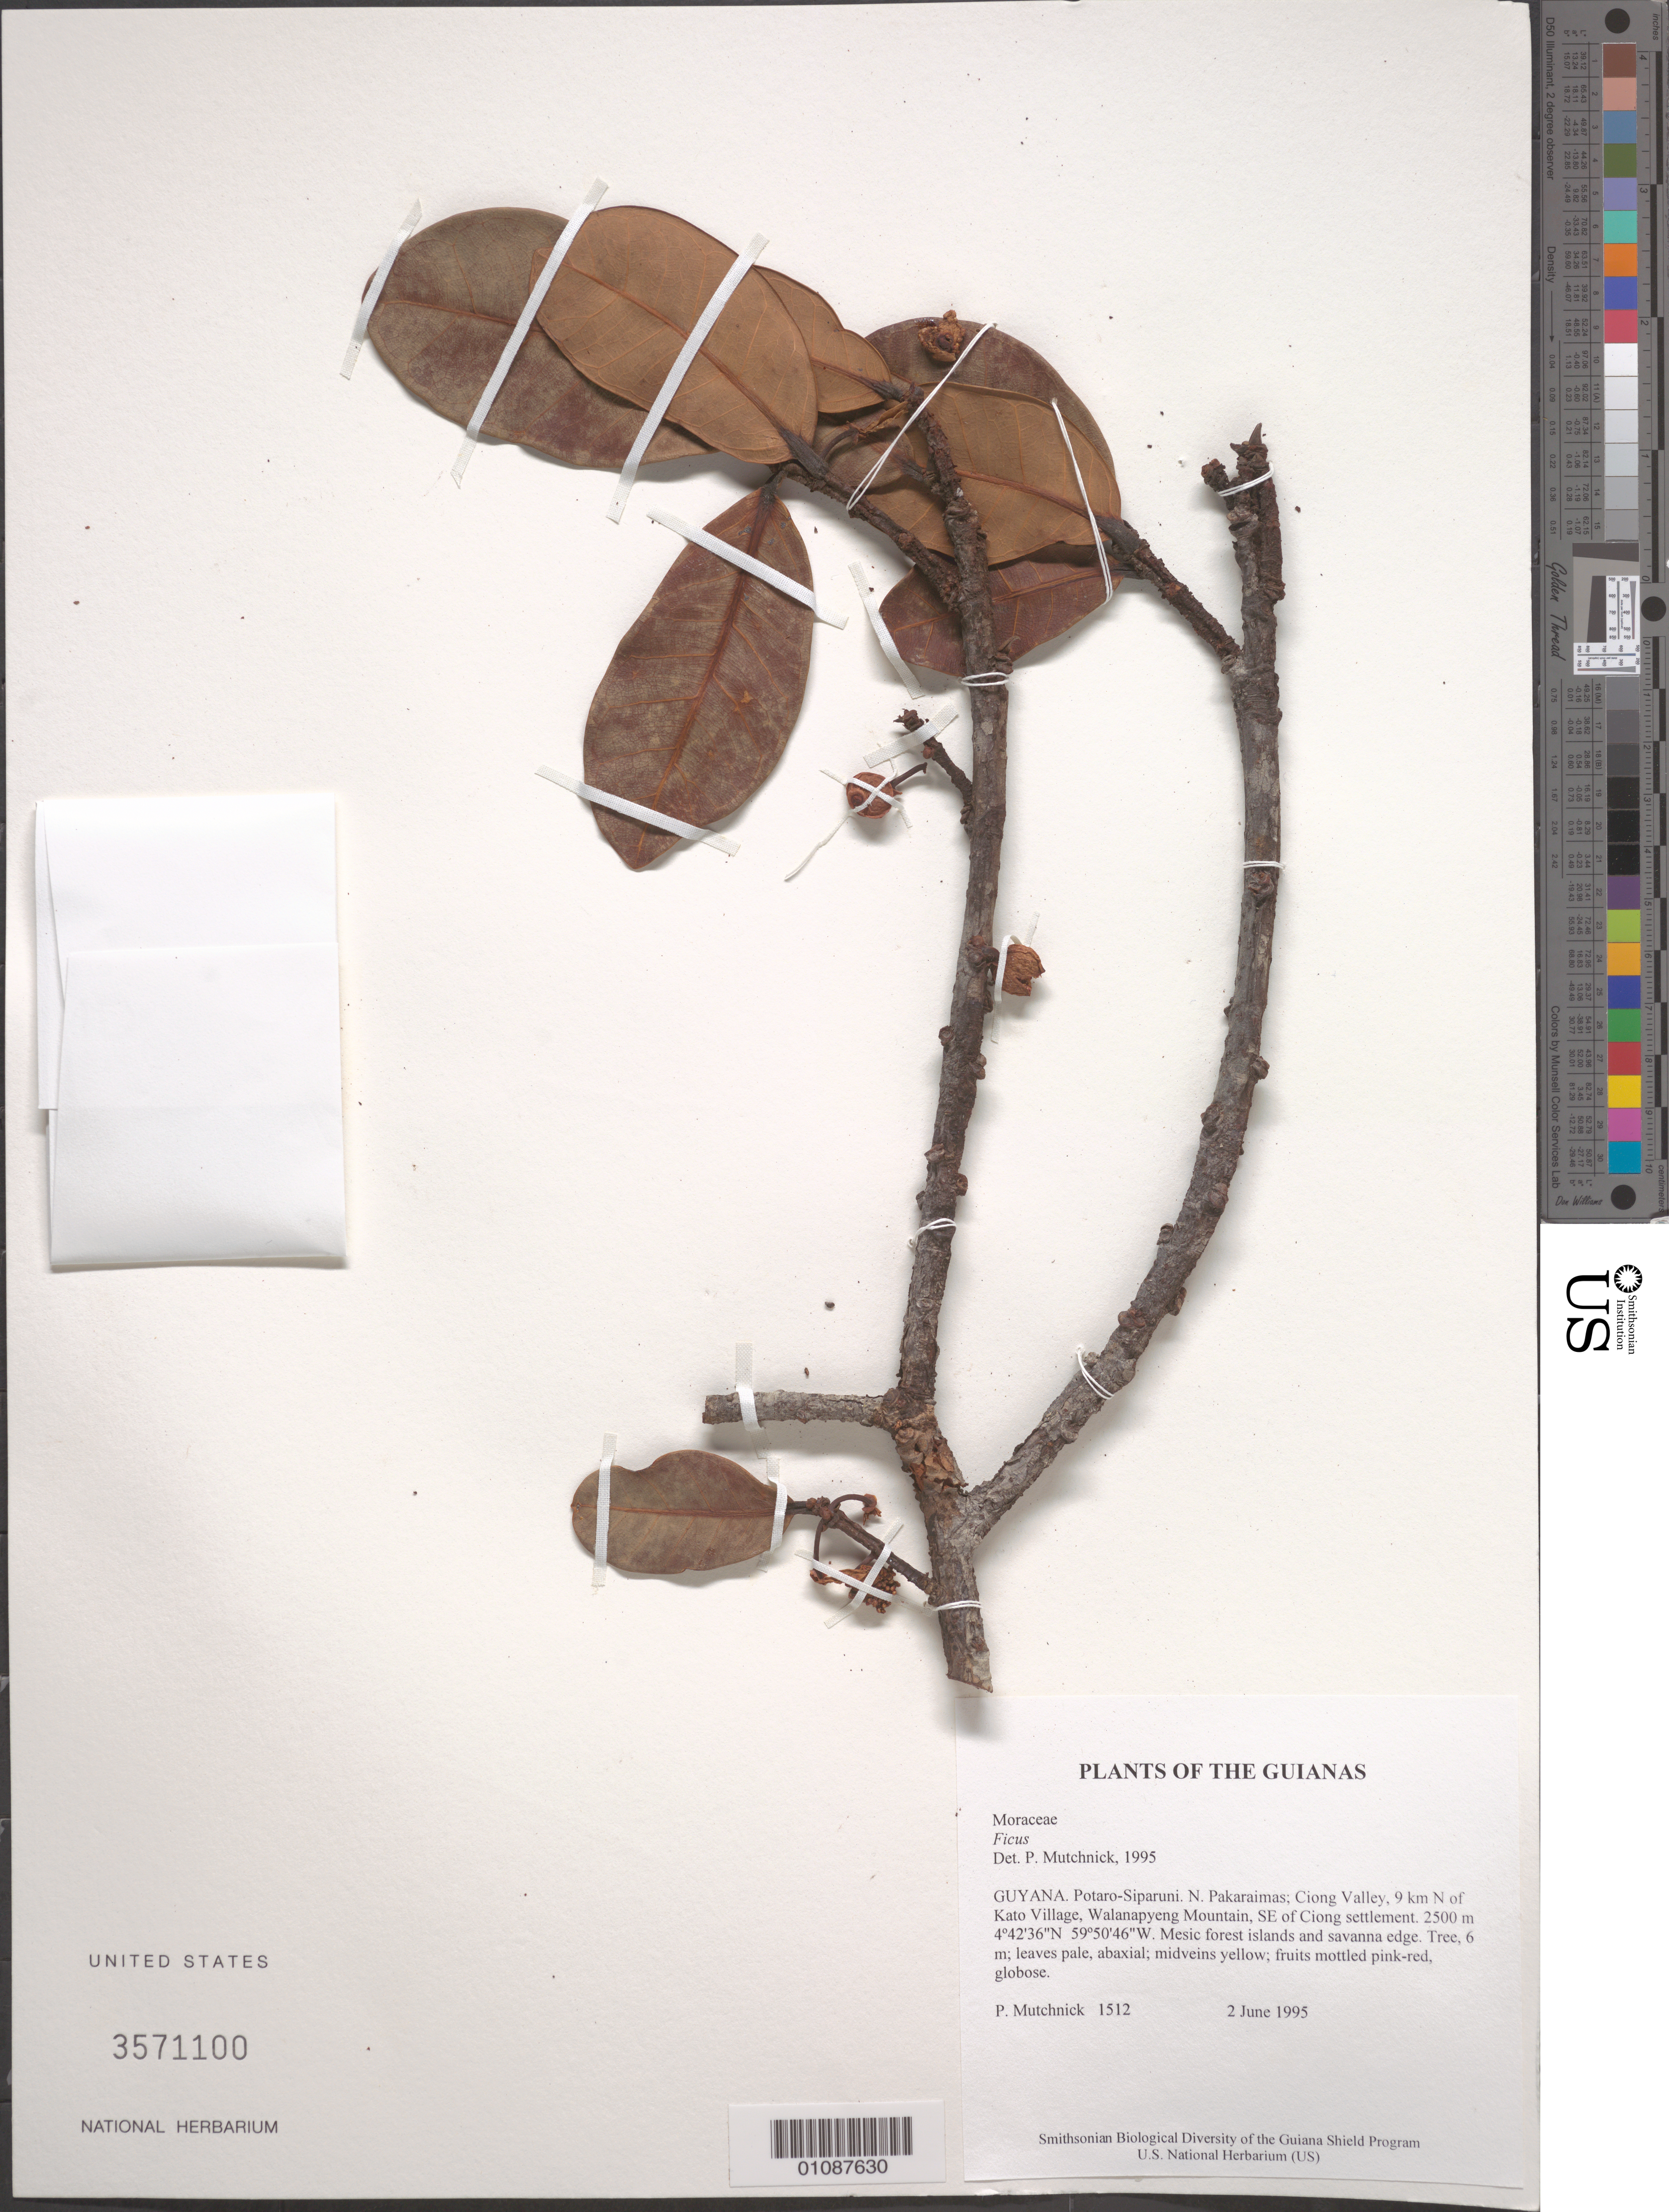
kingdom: Plantae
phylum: Tracheophyta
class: Magnoliopsida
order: Rosales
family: Moraceae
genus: Ficus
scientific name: Ficus guianensis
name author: Desv. ex Ham.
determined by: Mitidieri, Nicole, (WIS), University of Wisconsin - Madison (UNITED STATES)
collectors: P. Mutchnick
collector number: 1512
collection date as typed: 2 June 1995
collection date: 1995-06-02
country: Guyana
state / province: Potaro-Siparuni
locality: N. Pakaraimas; Ciong Valley, 9 km N of Kato Village, Walanapyeng Mountain, SE of Ciong settlement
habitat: Mesic forest islands and savanna edge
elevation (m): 2500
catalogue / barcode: US 3571100